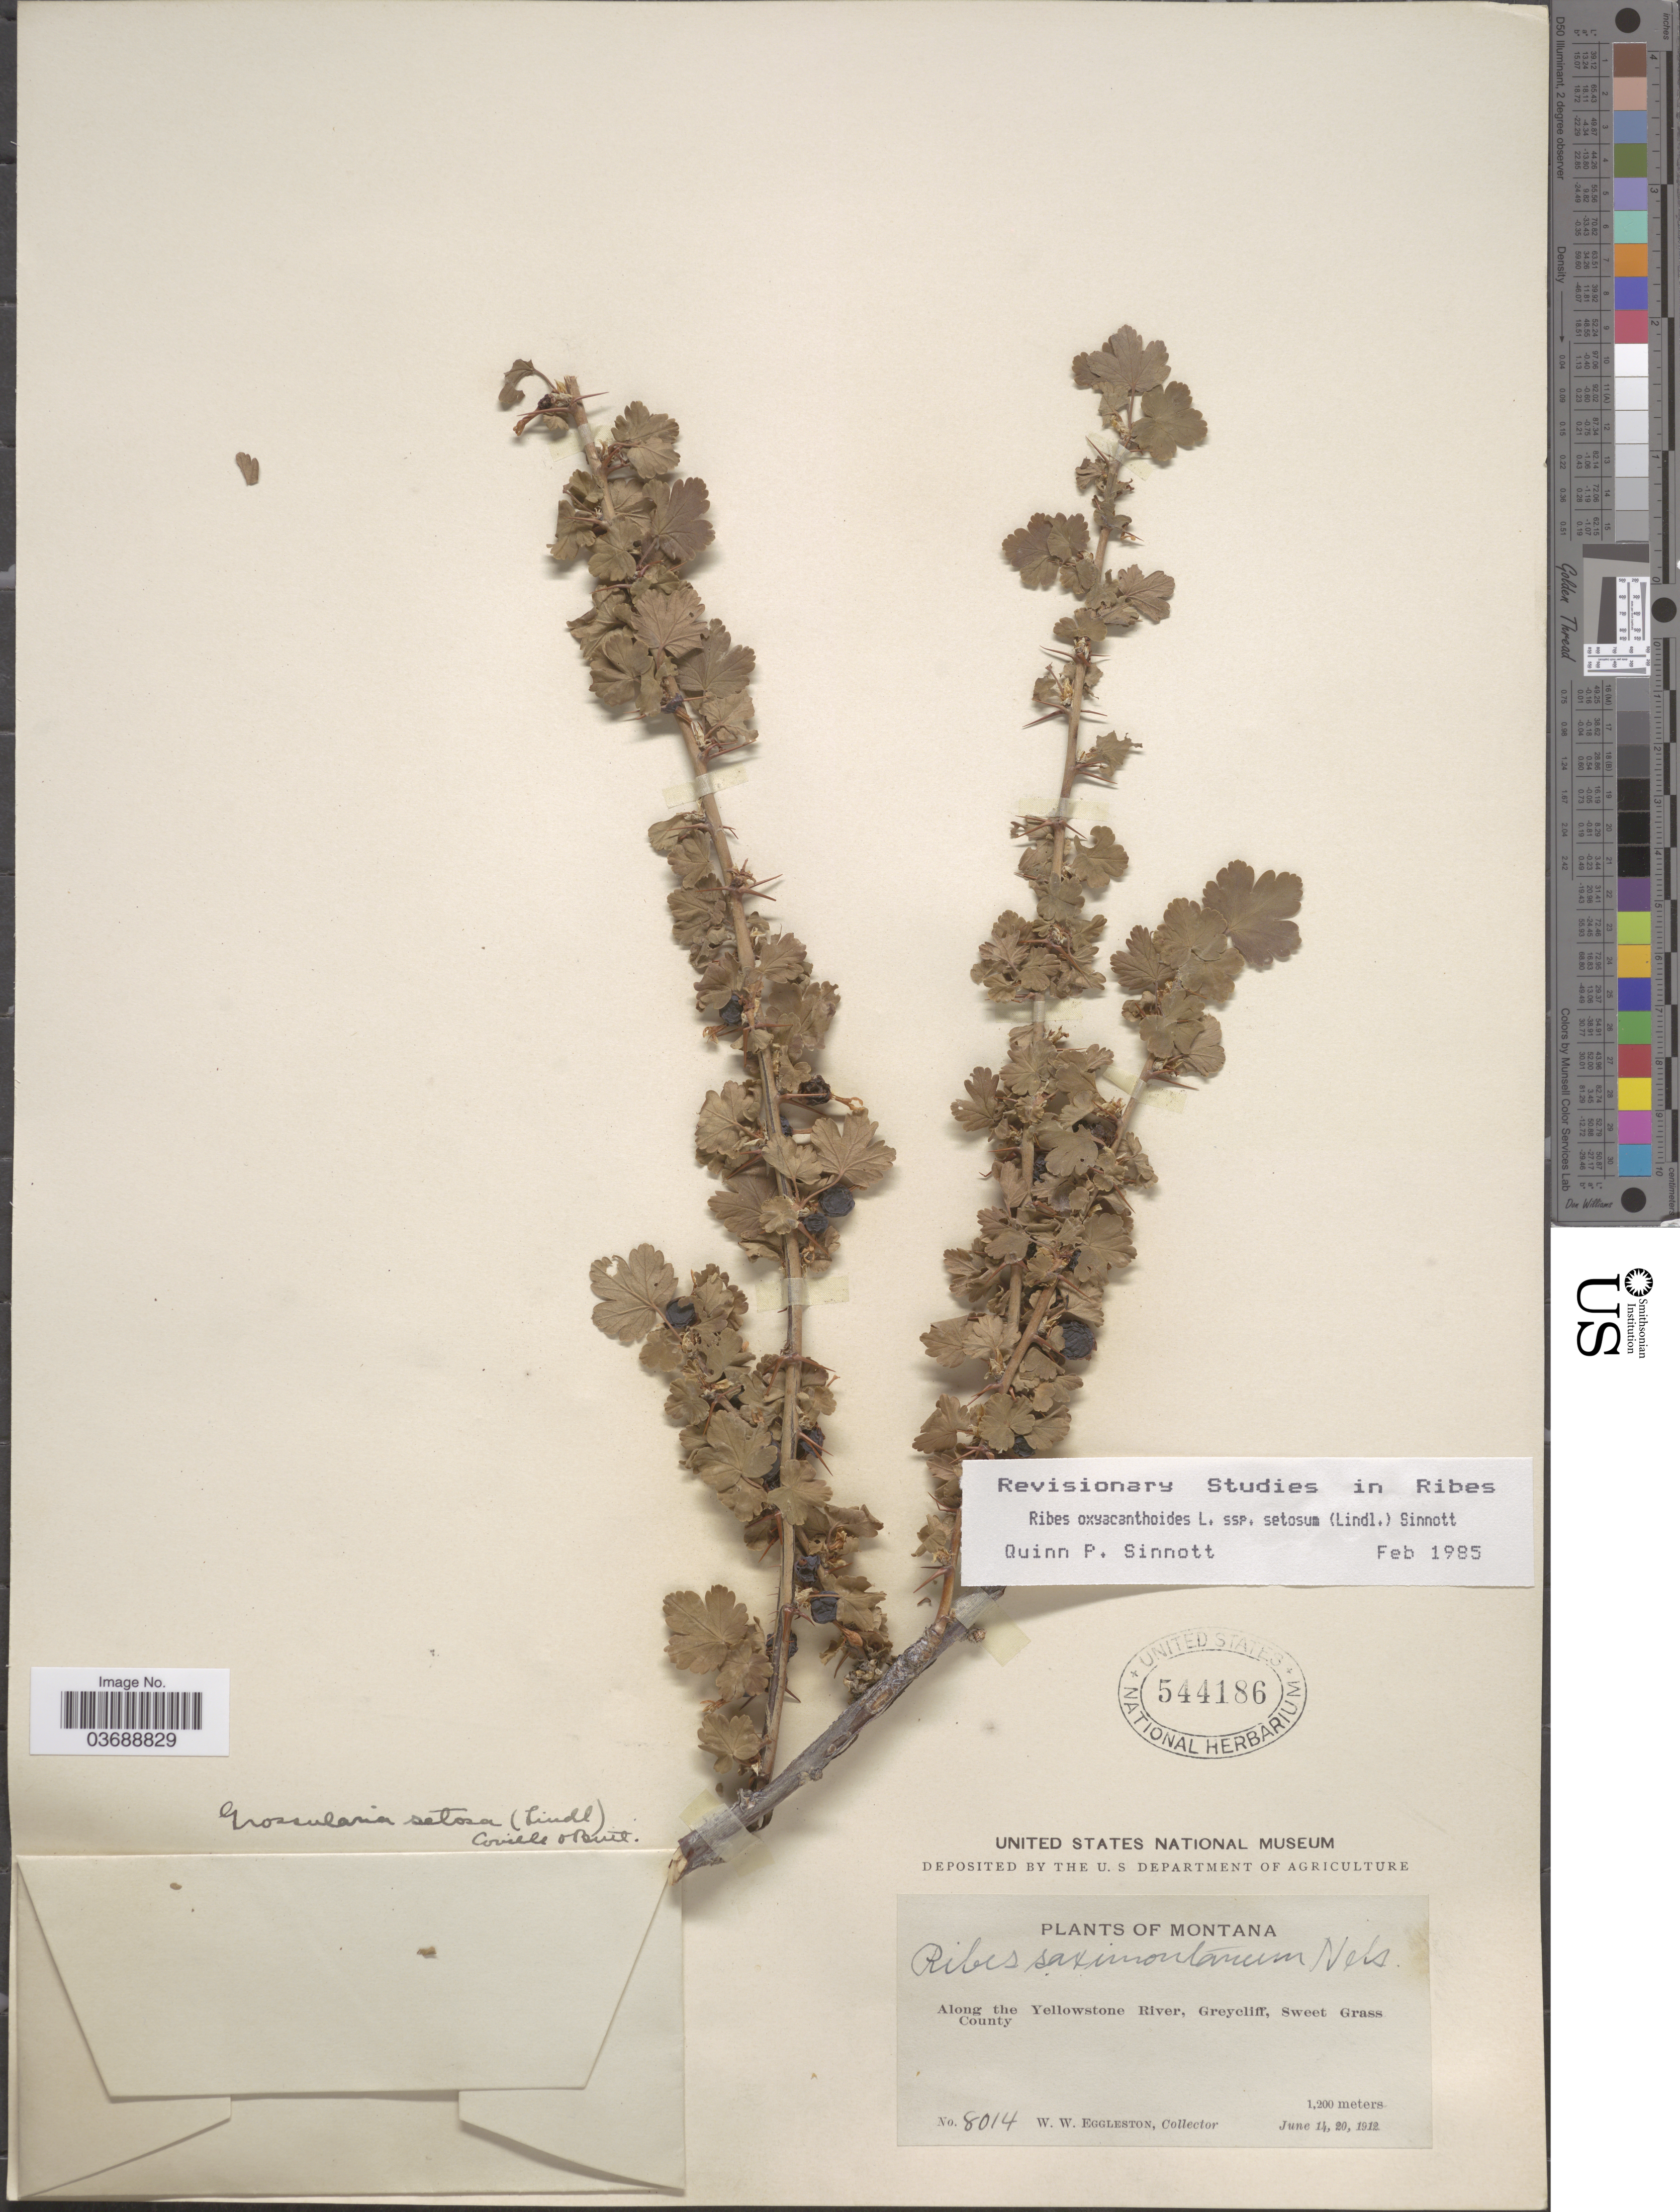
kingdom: Plantae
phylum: Tracheophyta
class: Magnoliopsida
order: Saxifragales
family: Grossulariaceae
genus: Ribes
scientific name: Ribes oxyacanthoides subsp. setosum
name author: (Lindl.) Q.P. Sinnott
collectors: W. W. Eggleston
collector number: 8014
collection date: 1912-06-14/1912-06-20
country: United States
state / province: Montana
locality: Along the Yellowstone River, Greycliff, Sweet Grass County.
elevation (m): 1200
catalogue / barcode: US 544186